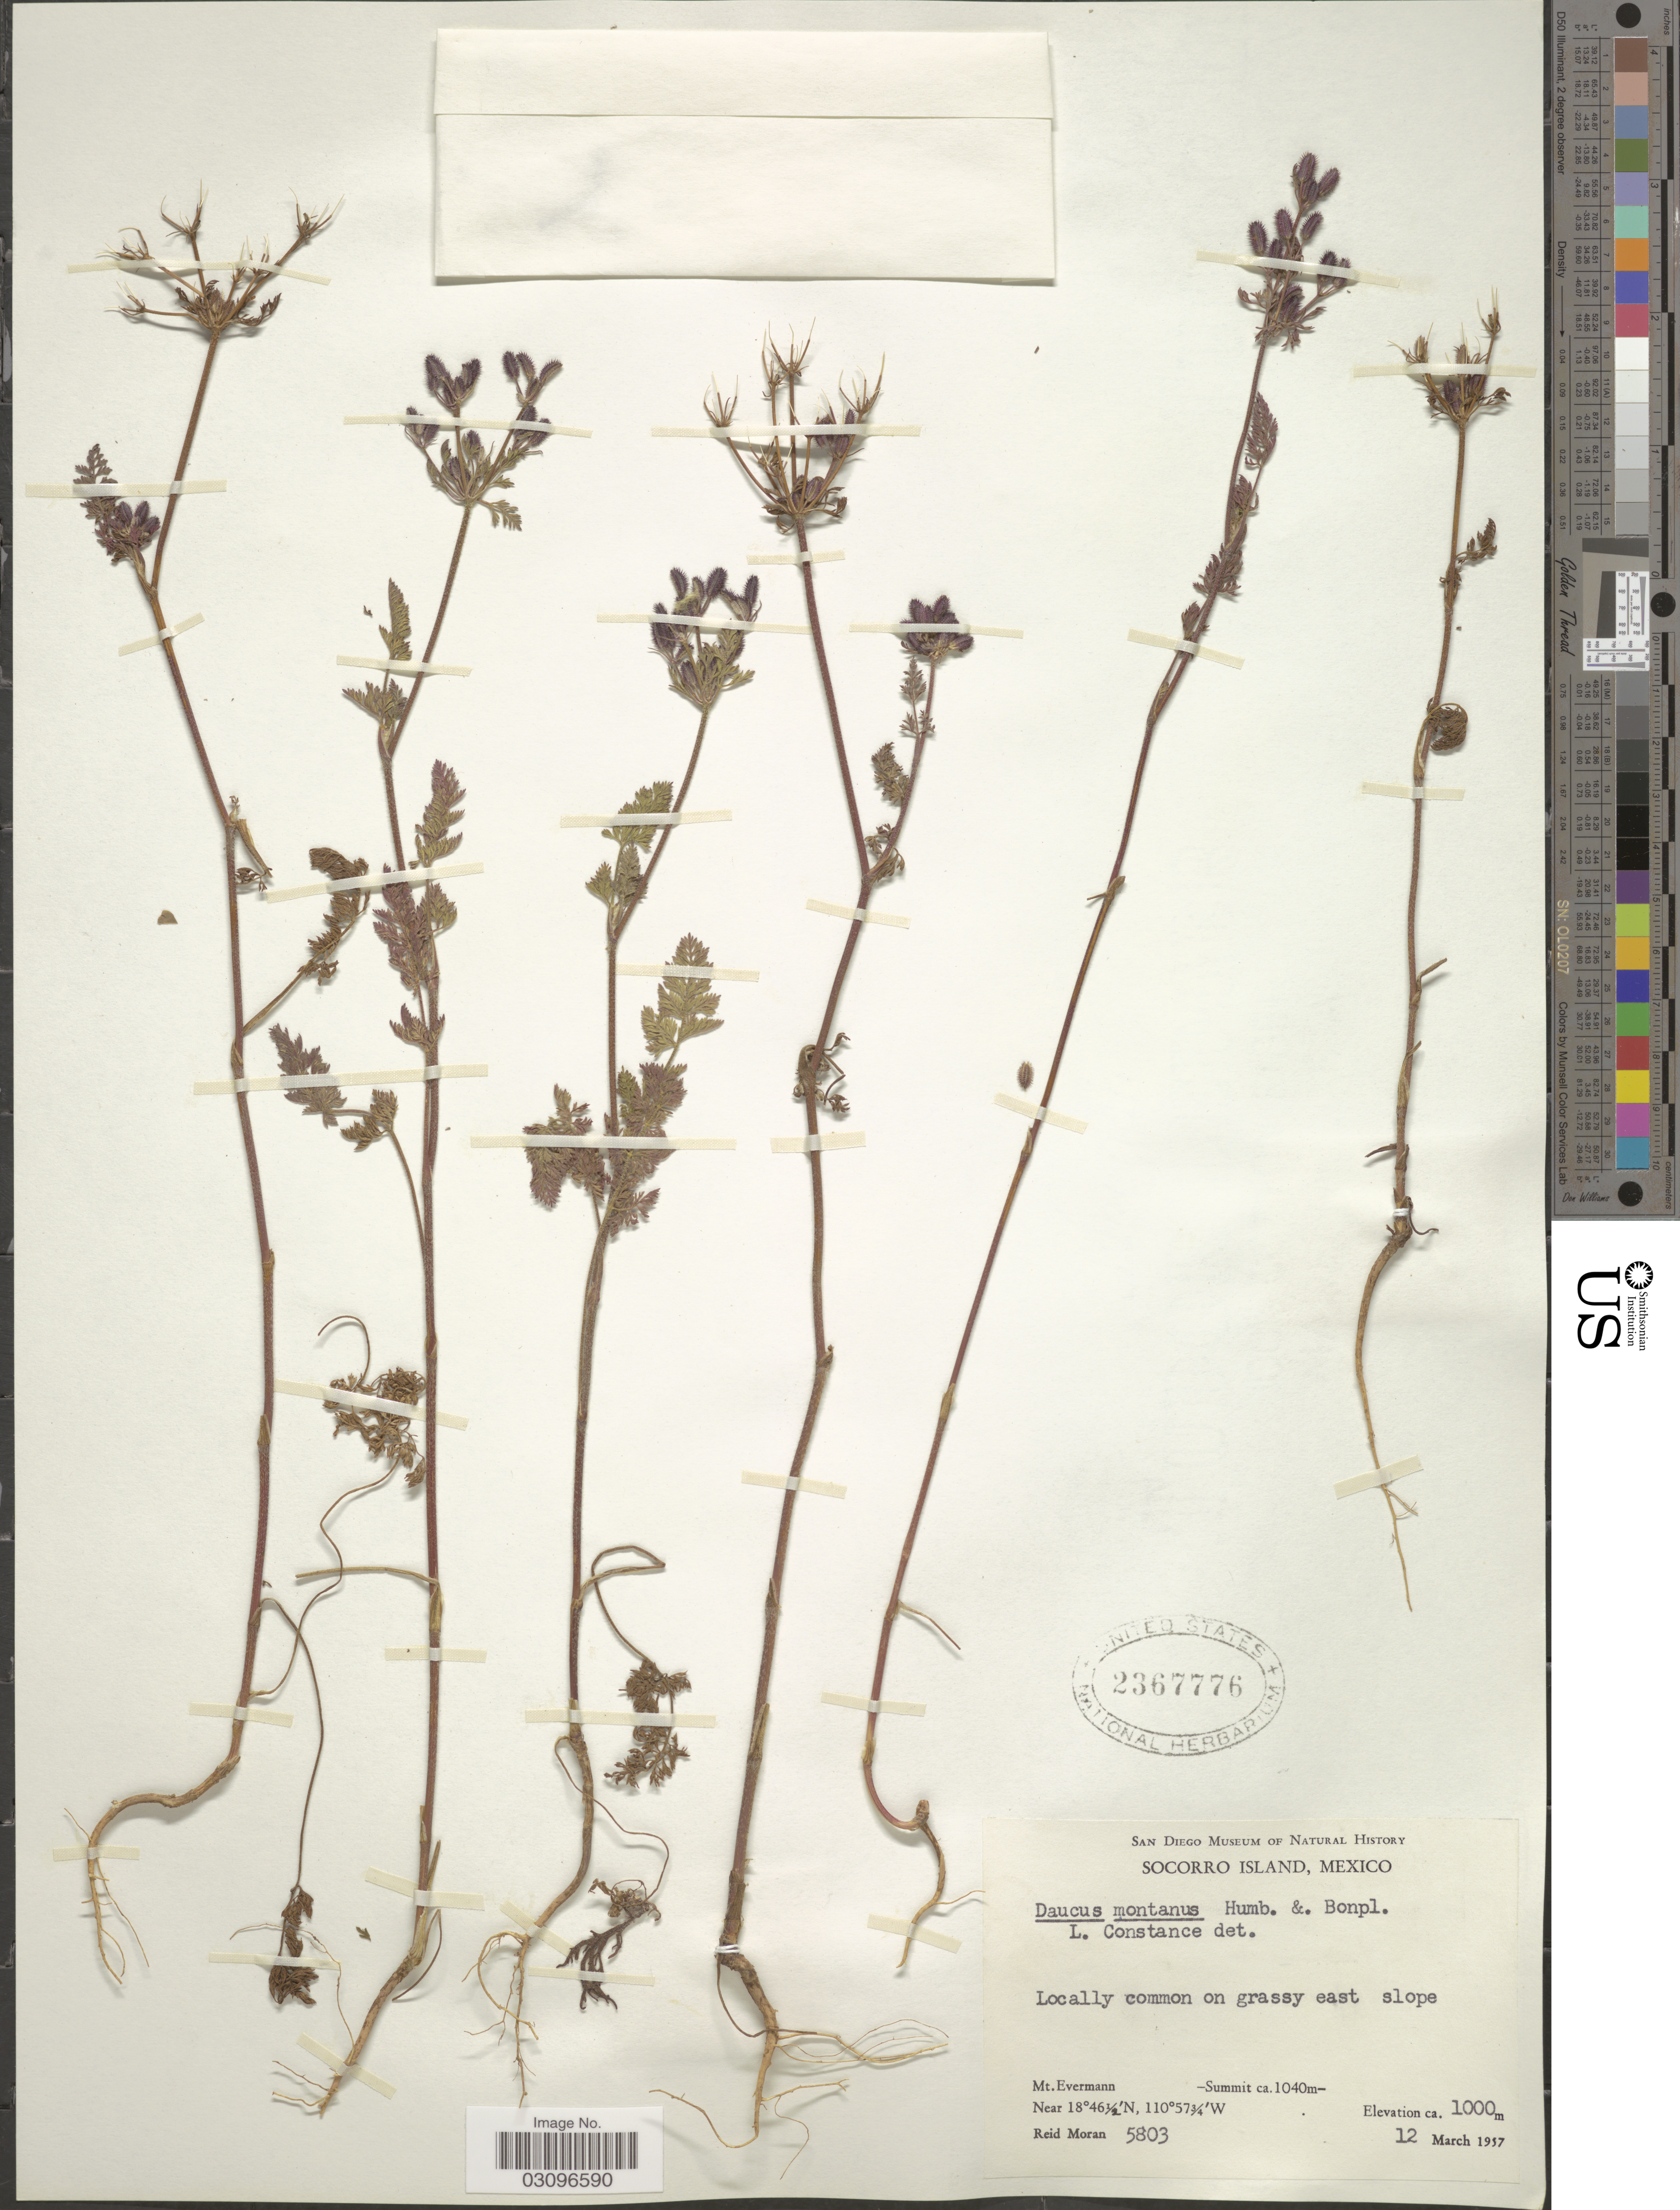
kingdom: Plantae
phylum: Tracheophyta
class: Magnoliopsida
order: Apiales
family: Apiaceae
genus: Daucus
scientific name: Daucus montanus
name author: Humb. & Bonpl. ex Spreng.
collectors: R. Moran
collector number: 5803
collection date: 1957-03-12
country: Mexico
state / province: Colima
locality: Socorro Island, Locally common on grassy east slope, Mt. Evermann - Summit ca. 1040m.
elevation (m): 1000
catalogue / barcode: US 2367776